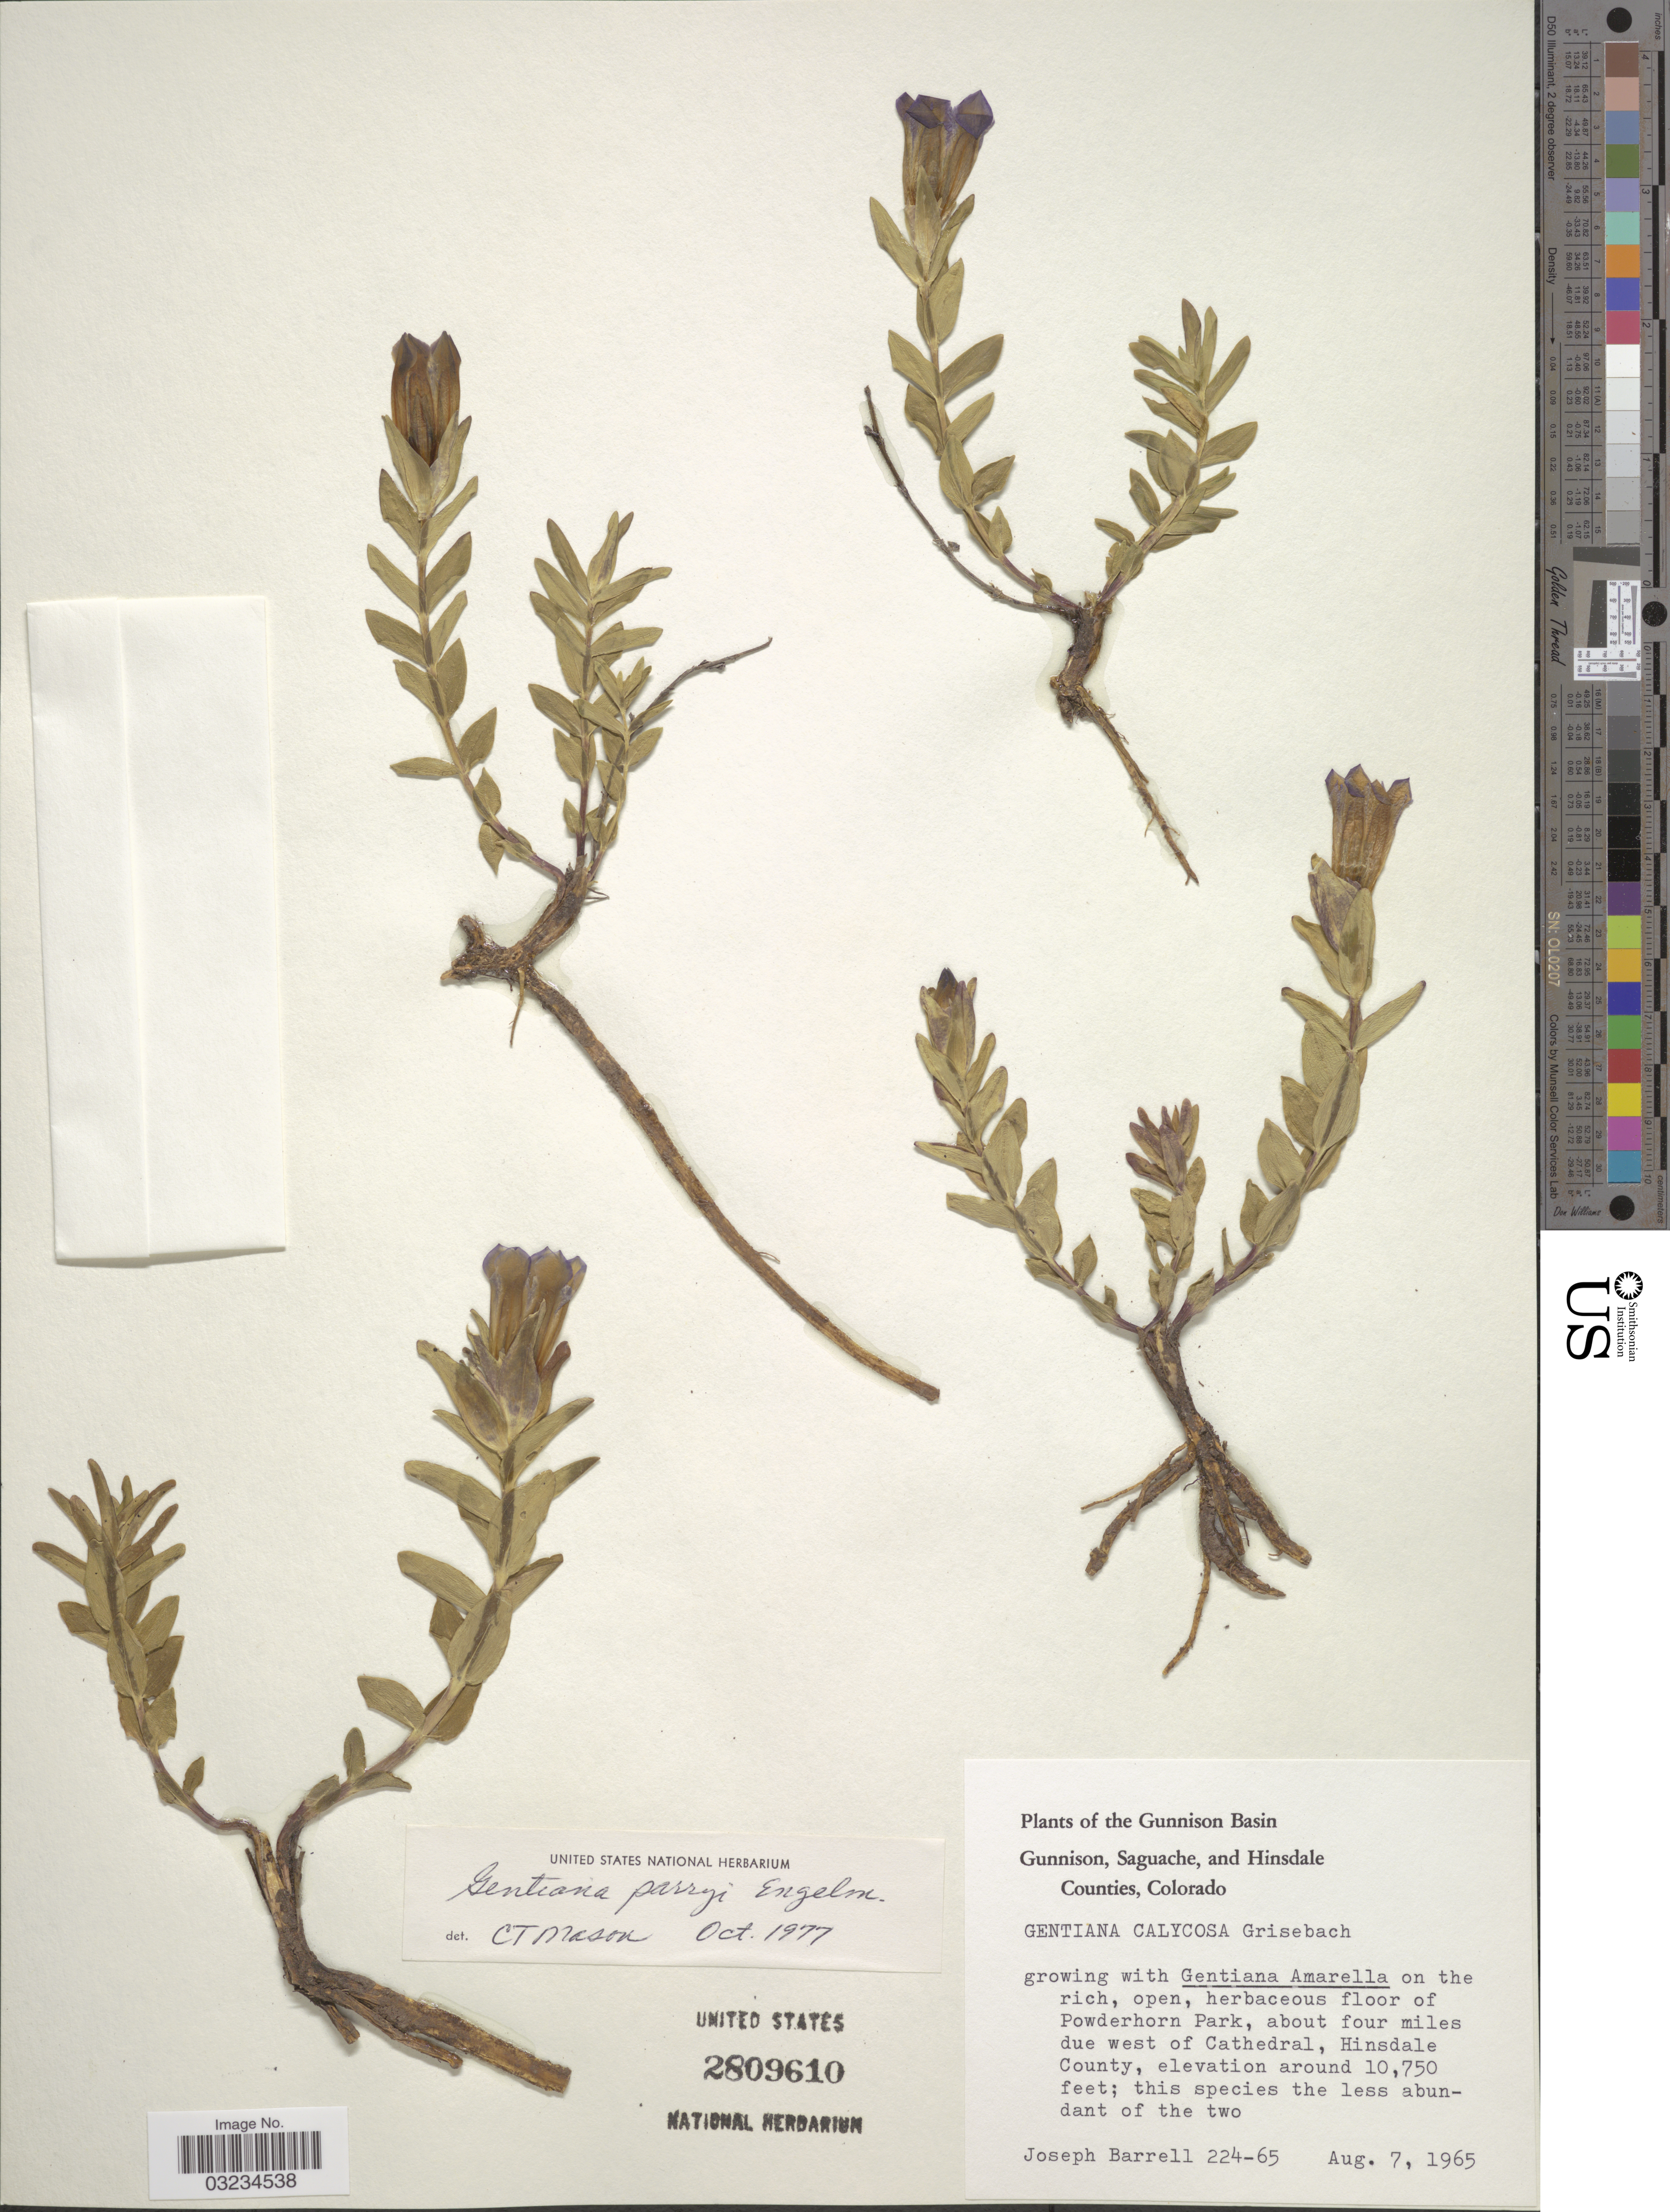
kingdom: Plantae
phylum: Tracheophyta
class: Magnoliopsida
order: Gentianales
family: Gentianaceae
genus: Gentiana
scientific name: Gentiana parryi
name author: Engelm.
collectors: J. Barrell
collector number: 224-65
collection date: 1965-08-07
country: United States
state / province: Colorado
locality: Gunnison Basin. Powderhorn Park, about four miles due west of Cathedral, Hinsdale County.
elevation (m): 3277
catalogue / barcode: US 2809610